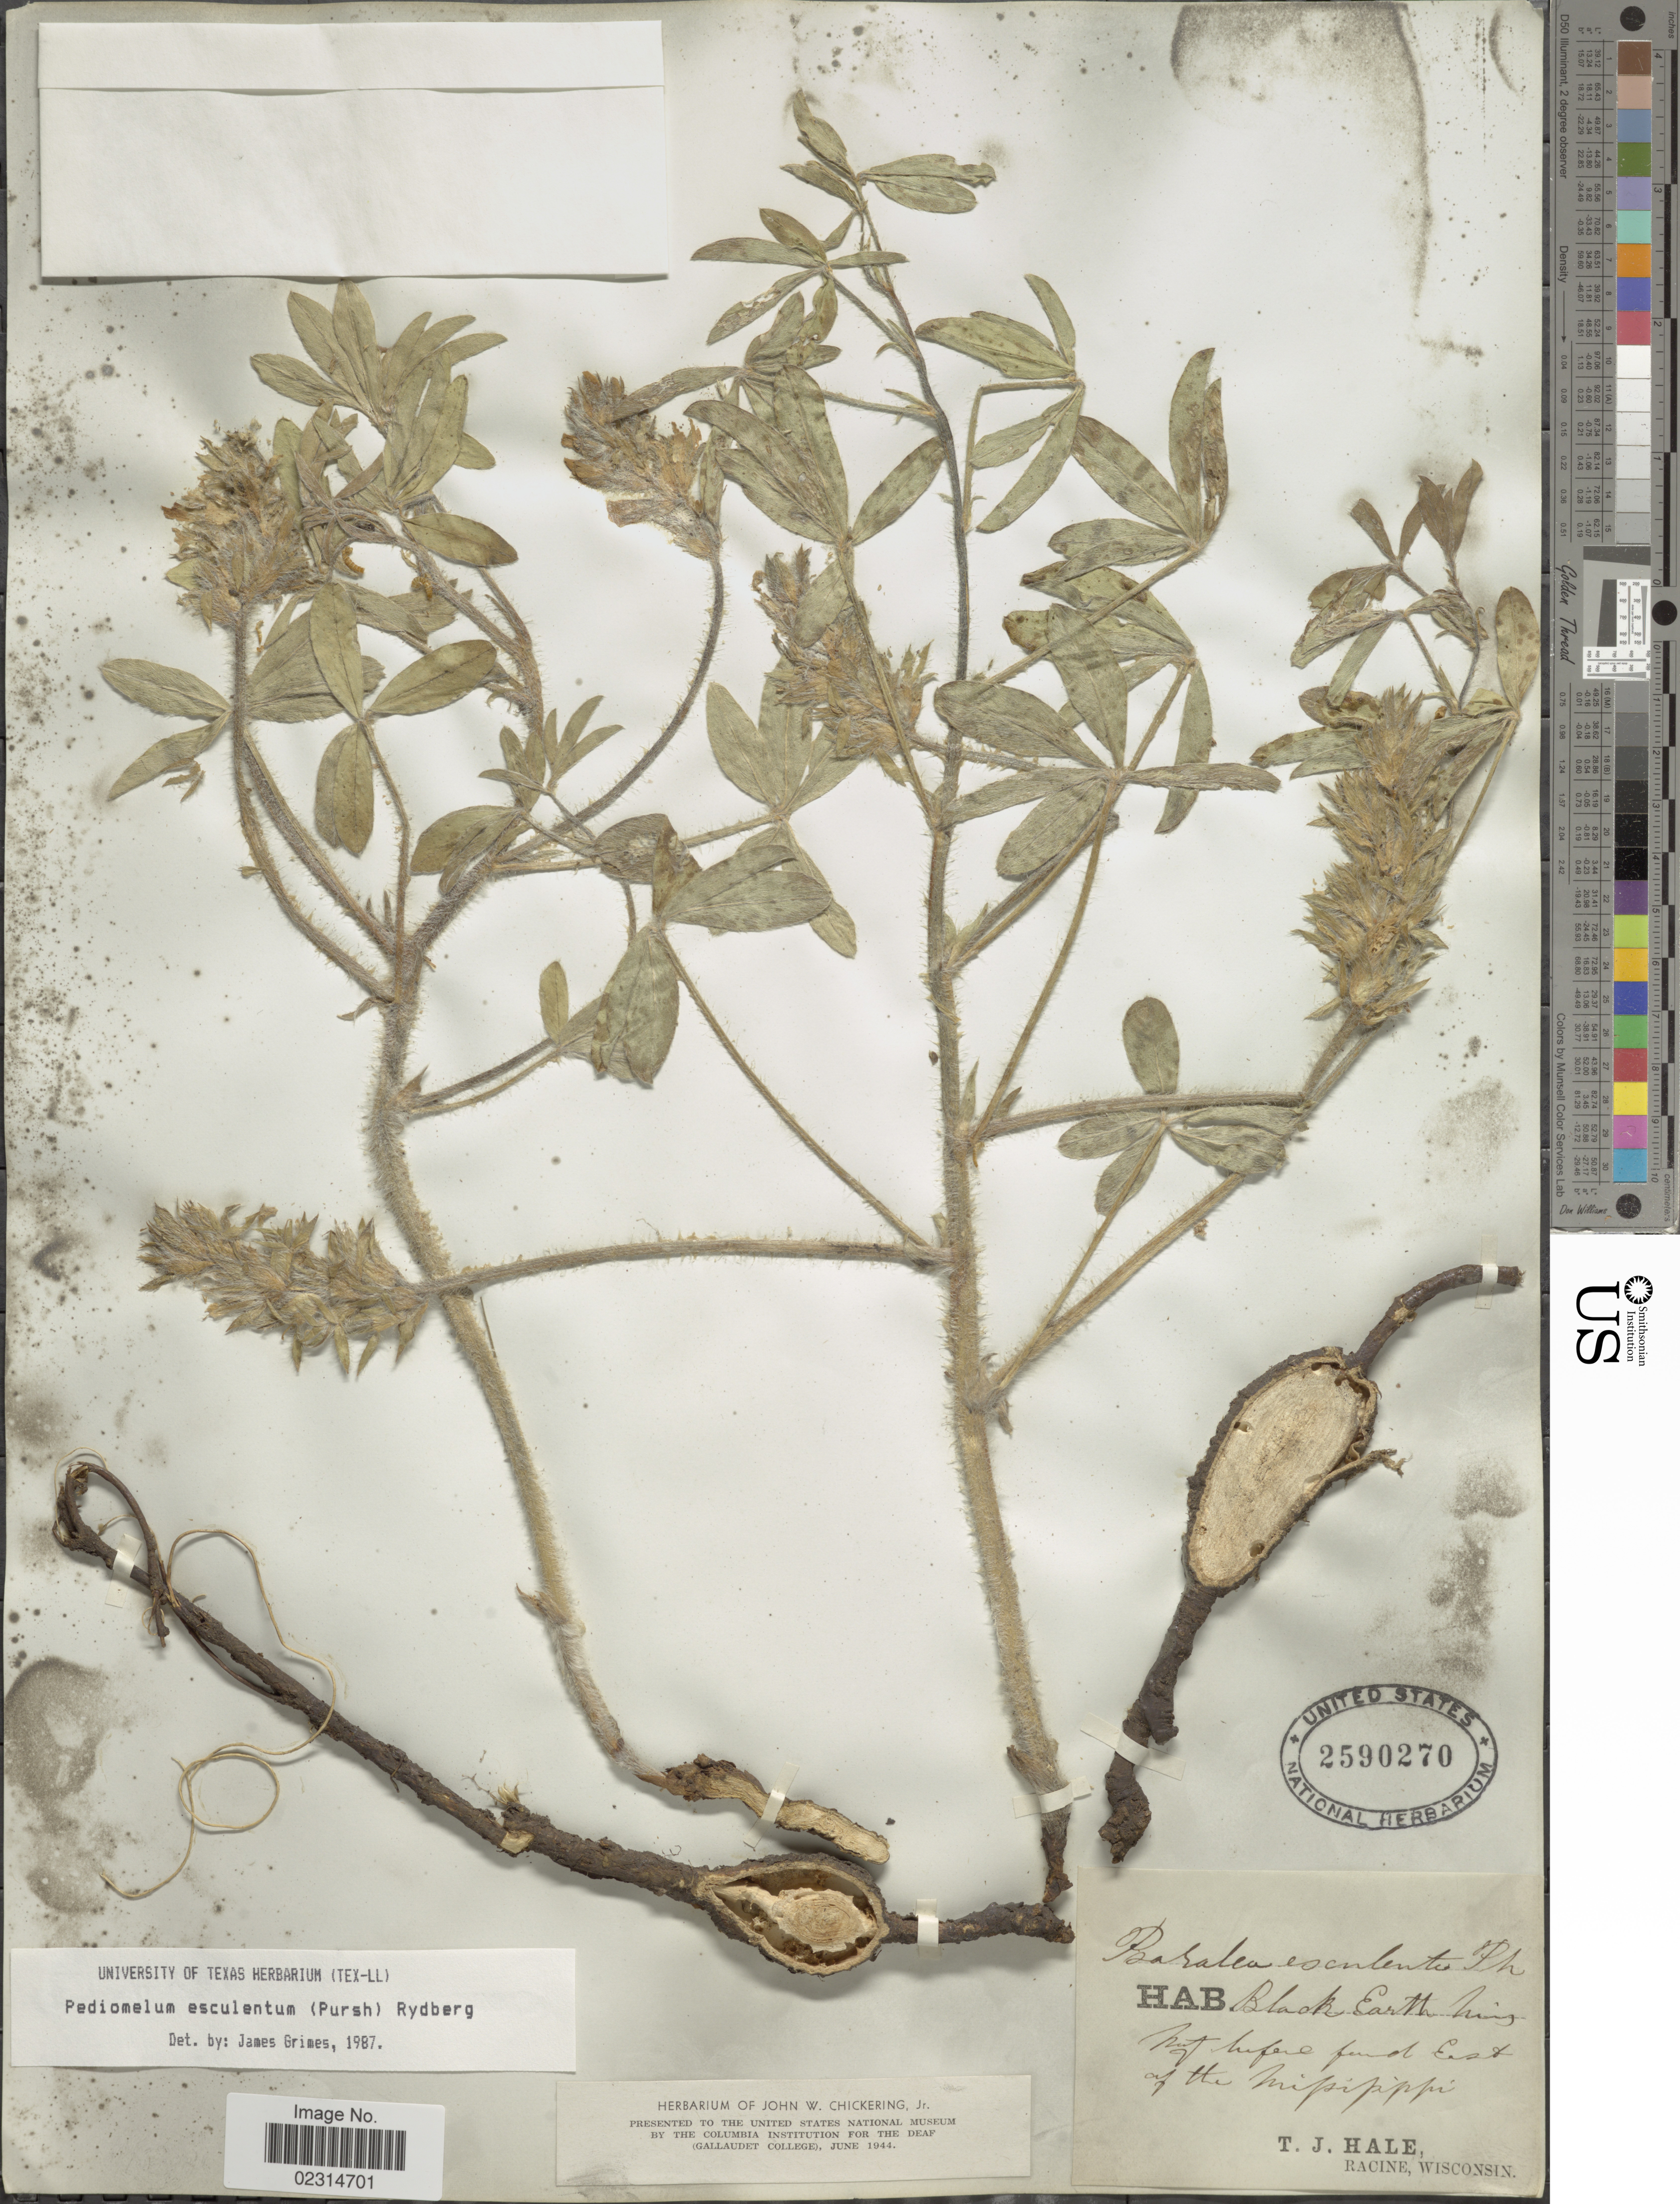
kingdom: Plantae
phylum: Tracheophyta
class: Magnoliopsida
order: Fabales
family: Fabaceae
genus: Pediomelum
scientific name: Pediomelum esculentum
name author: (Pursh) Rydb.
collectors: T. Hale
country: United States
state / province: Mississippi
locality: Black Earth.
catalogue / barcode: US 2590270